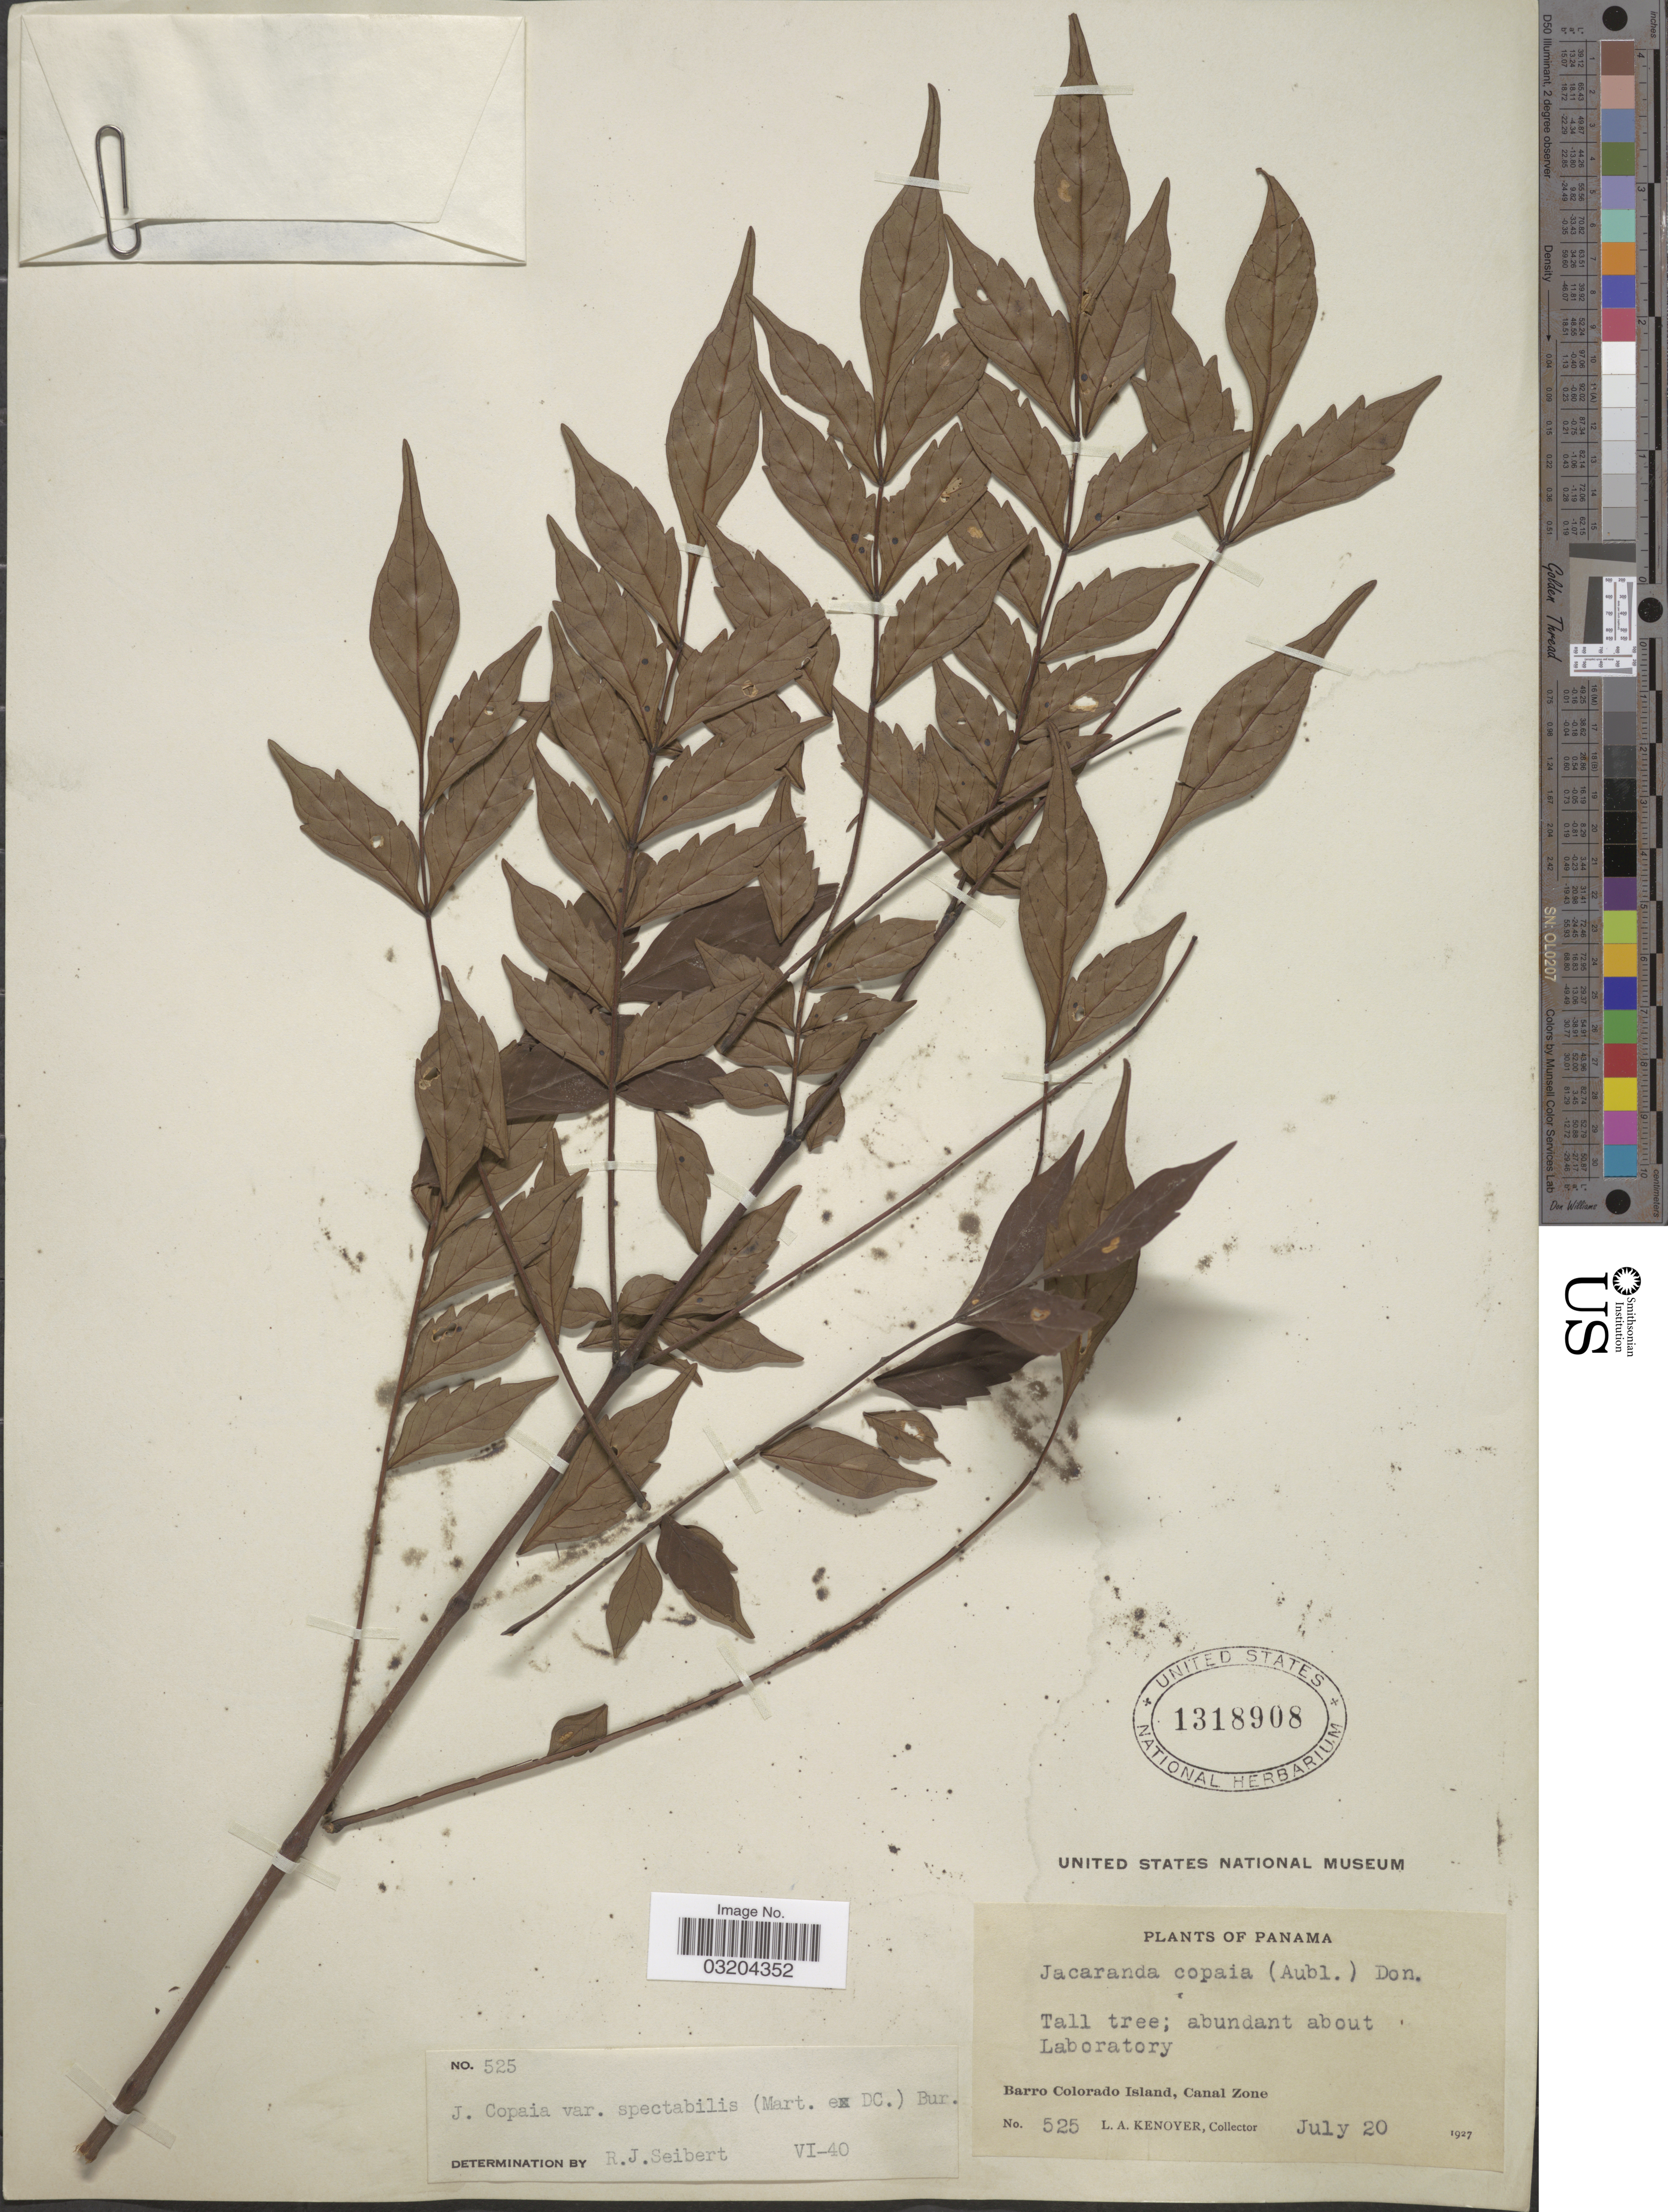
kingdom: Plantae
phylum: Tracheophyta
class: Magnoliopsida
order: Lamiales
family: Bignoniaceae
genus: Jacaranda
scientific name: Jacaranda copaia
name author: (Aubl.) D. Don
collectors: L. A. Kenoyer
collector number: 525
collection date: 1927-07-20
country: Panama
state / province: Panamá Oeste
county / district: Canal Zone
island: Barro Colorado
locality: About Laboratory. Barro Colorado Island, Canal Zone.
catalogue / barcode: US 1318908